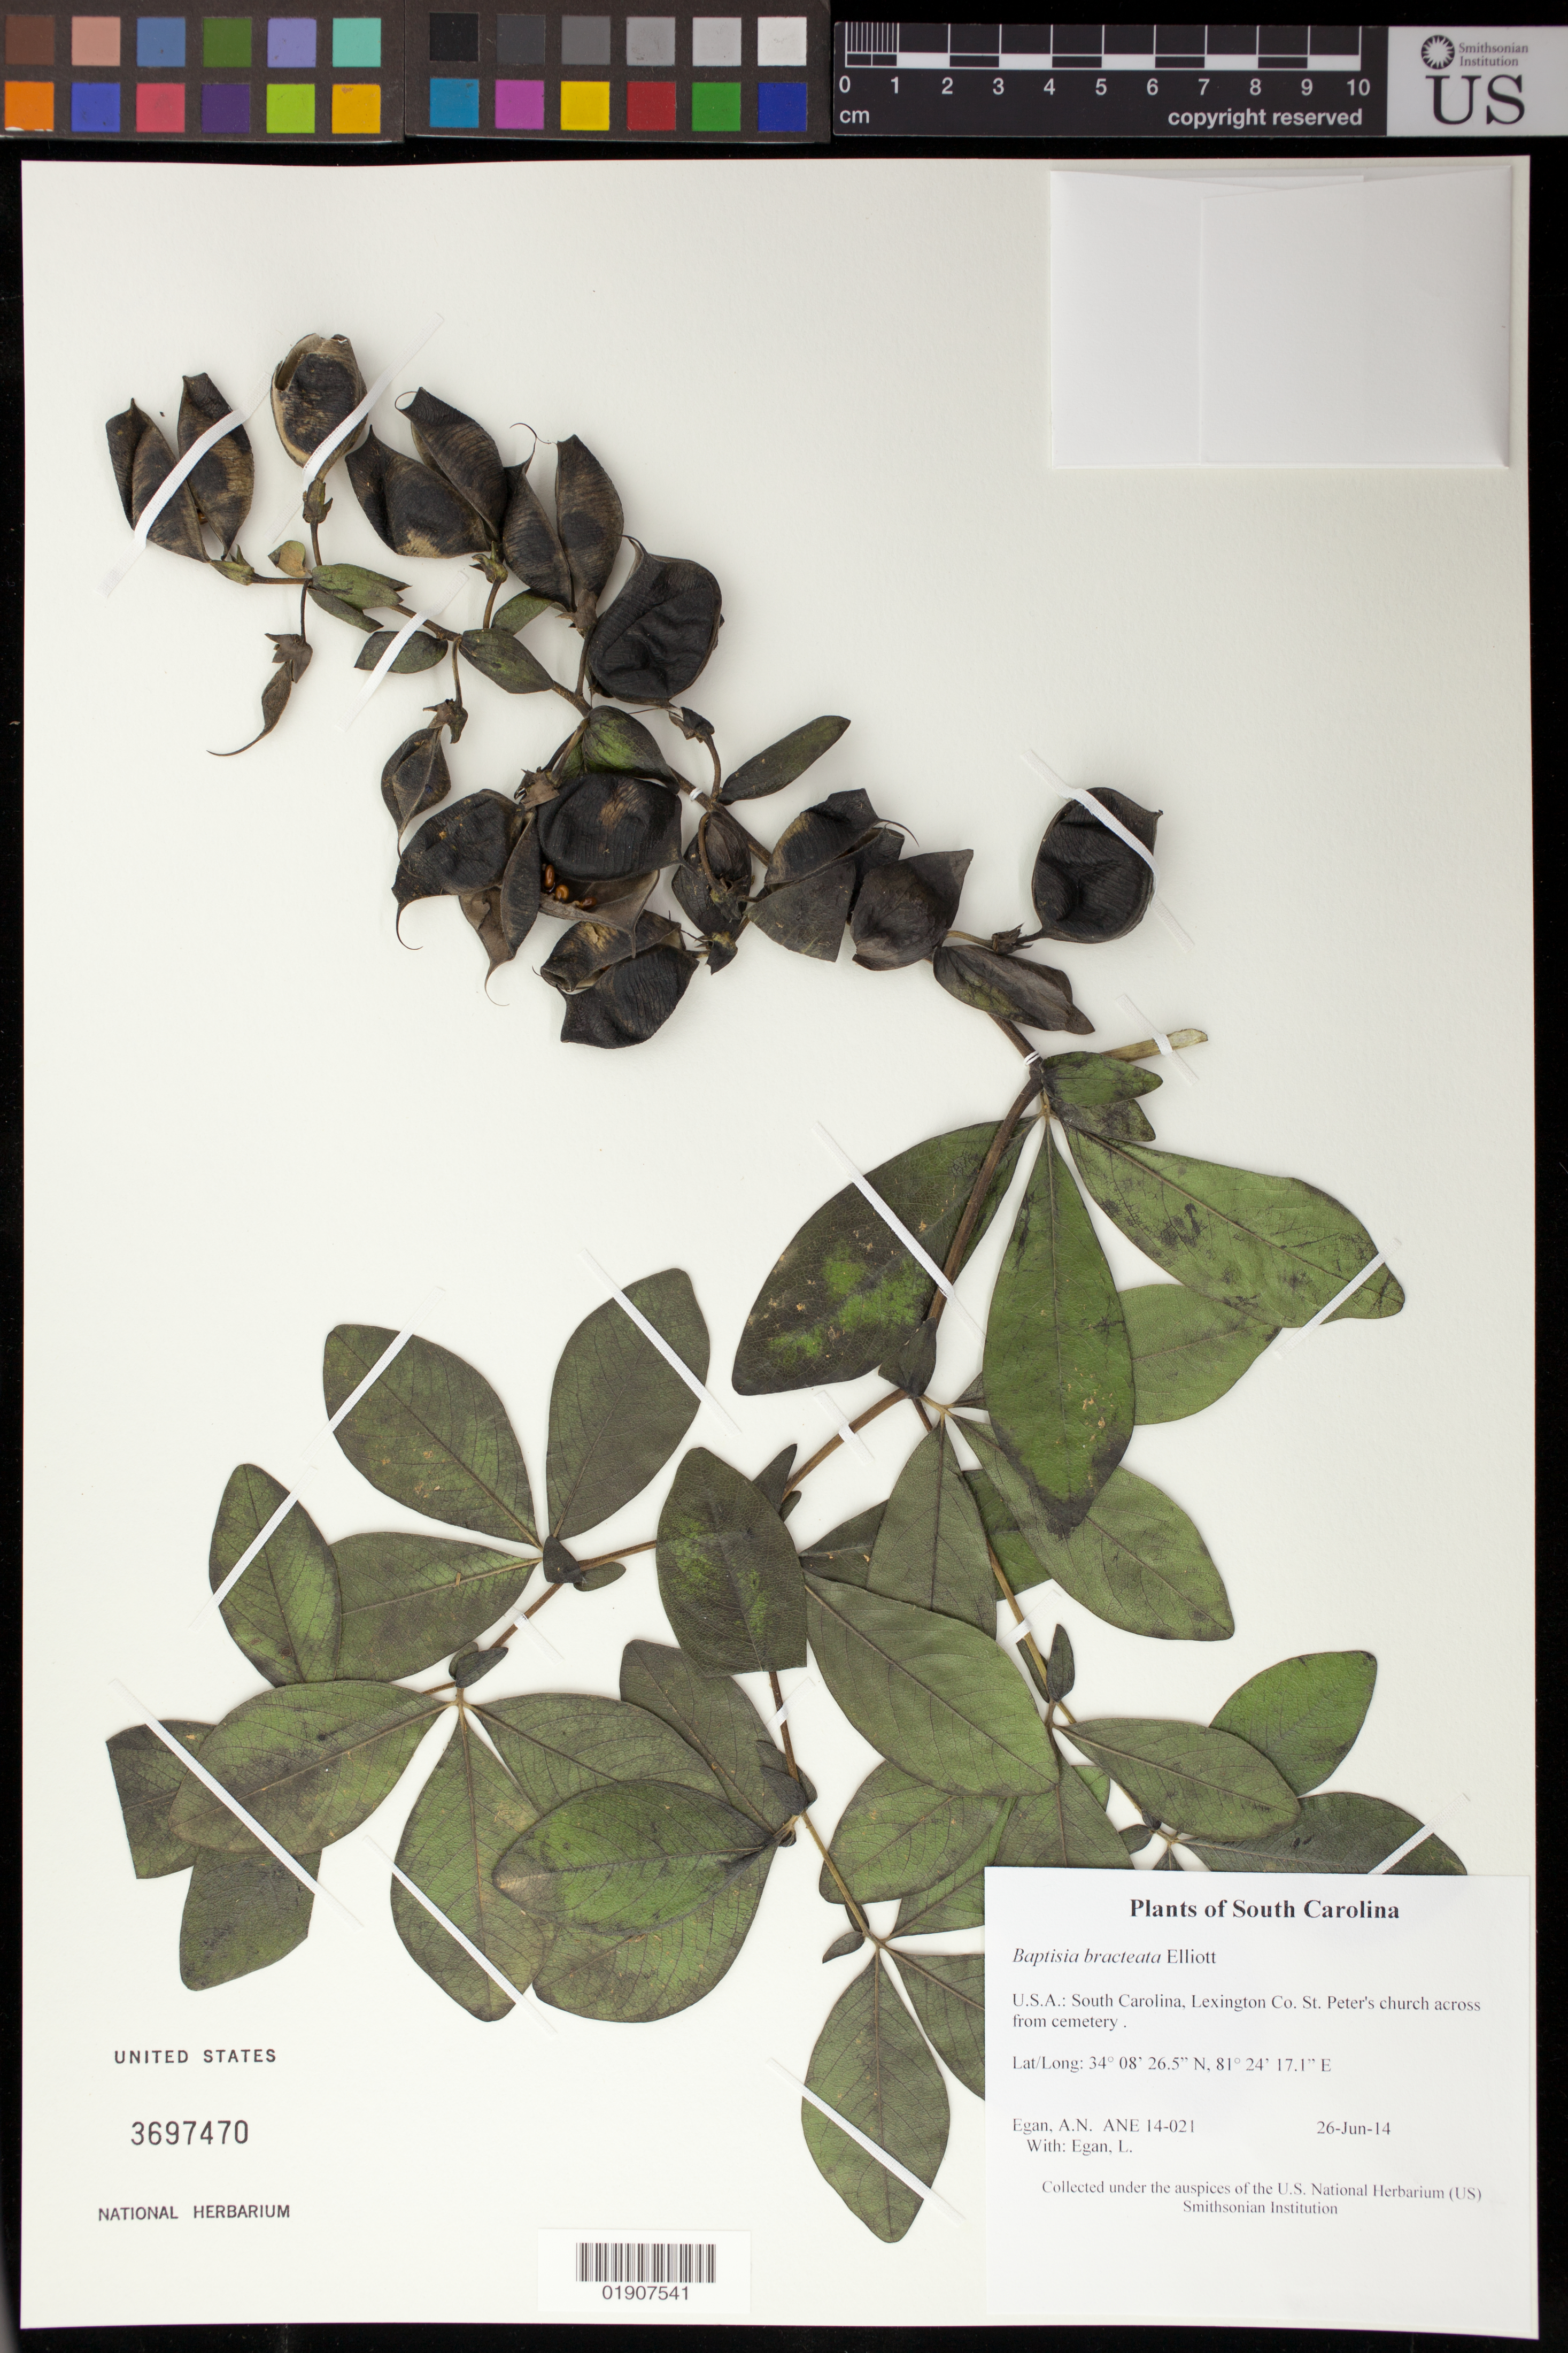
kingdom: Plantae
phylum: Tracheophyta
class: Magnoliopsida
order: Fabales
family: Fabaceae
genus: Baptisia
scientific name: Baptisia bracteata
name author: Muhl. ex Elliot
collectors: A. N. Egan & L. Egan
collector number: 14-021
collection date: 2014-06-26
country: United States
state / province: South Carolina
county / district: Lexington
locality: St. Peter's church across from cemetery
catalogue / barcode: US 3697470